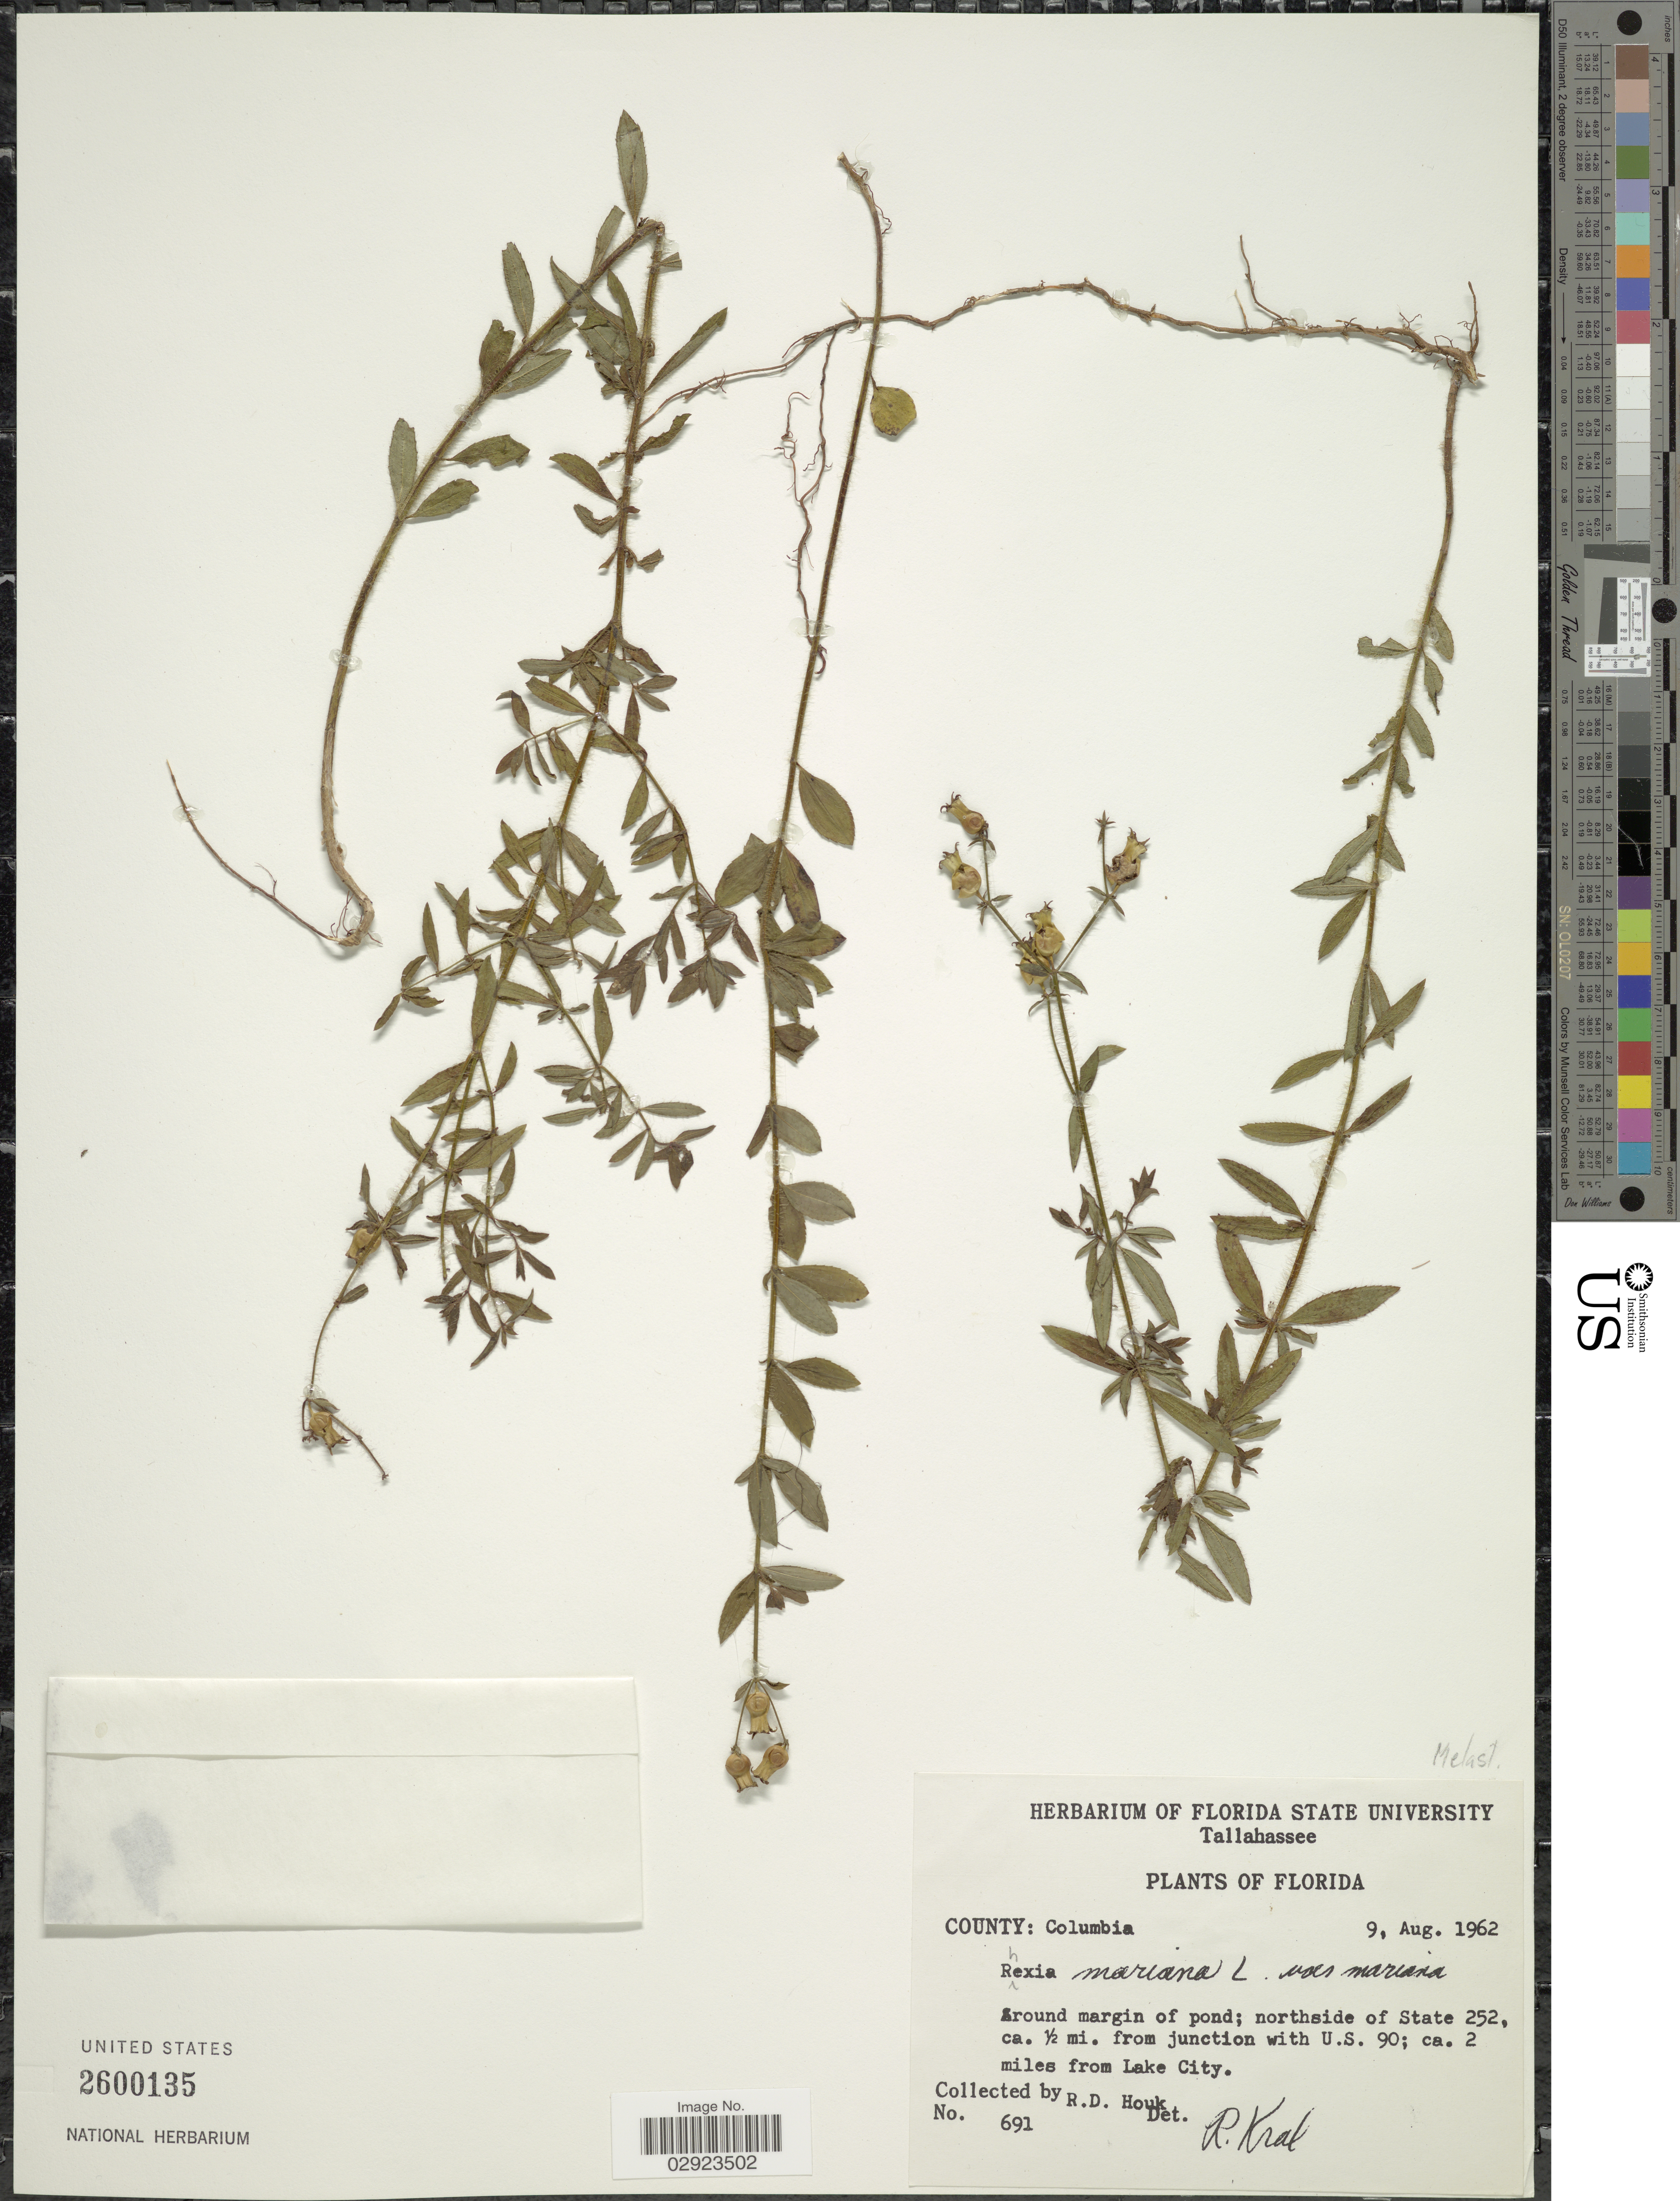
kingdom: Plantae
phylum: Tracheophyta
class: Magnoliopsida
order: Myrtales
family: Melastomataceae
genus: Rhexia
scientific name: Rhexia mariana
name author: L.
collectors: R. Houk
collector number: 691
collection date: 1962-08-09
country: United States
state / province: Florida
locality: County: Columbia. Northside of State 252, ca. ½ mi. from junction with U.S. 90; ca. 2 miles from Lake City.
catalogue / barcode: US 2600135